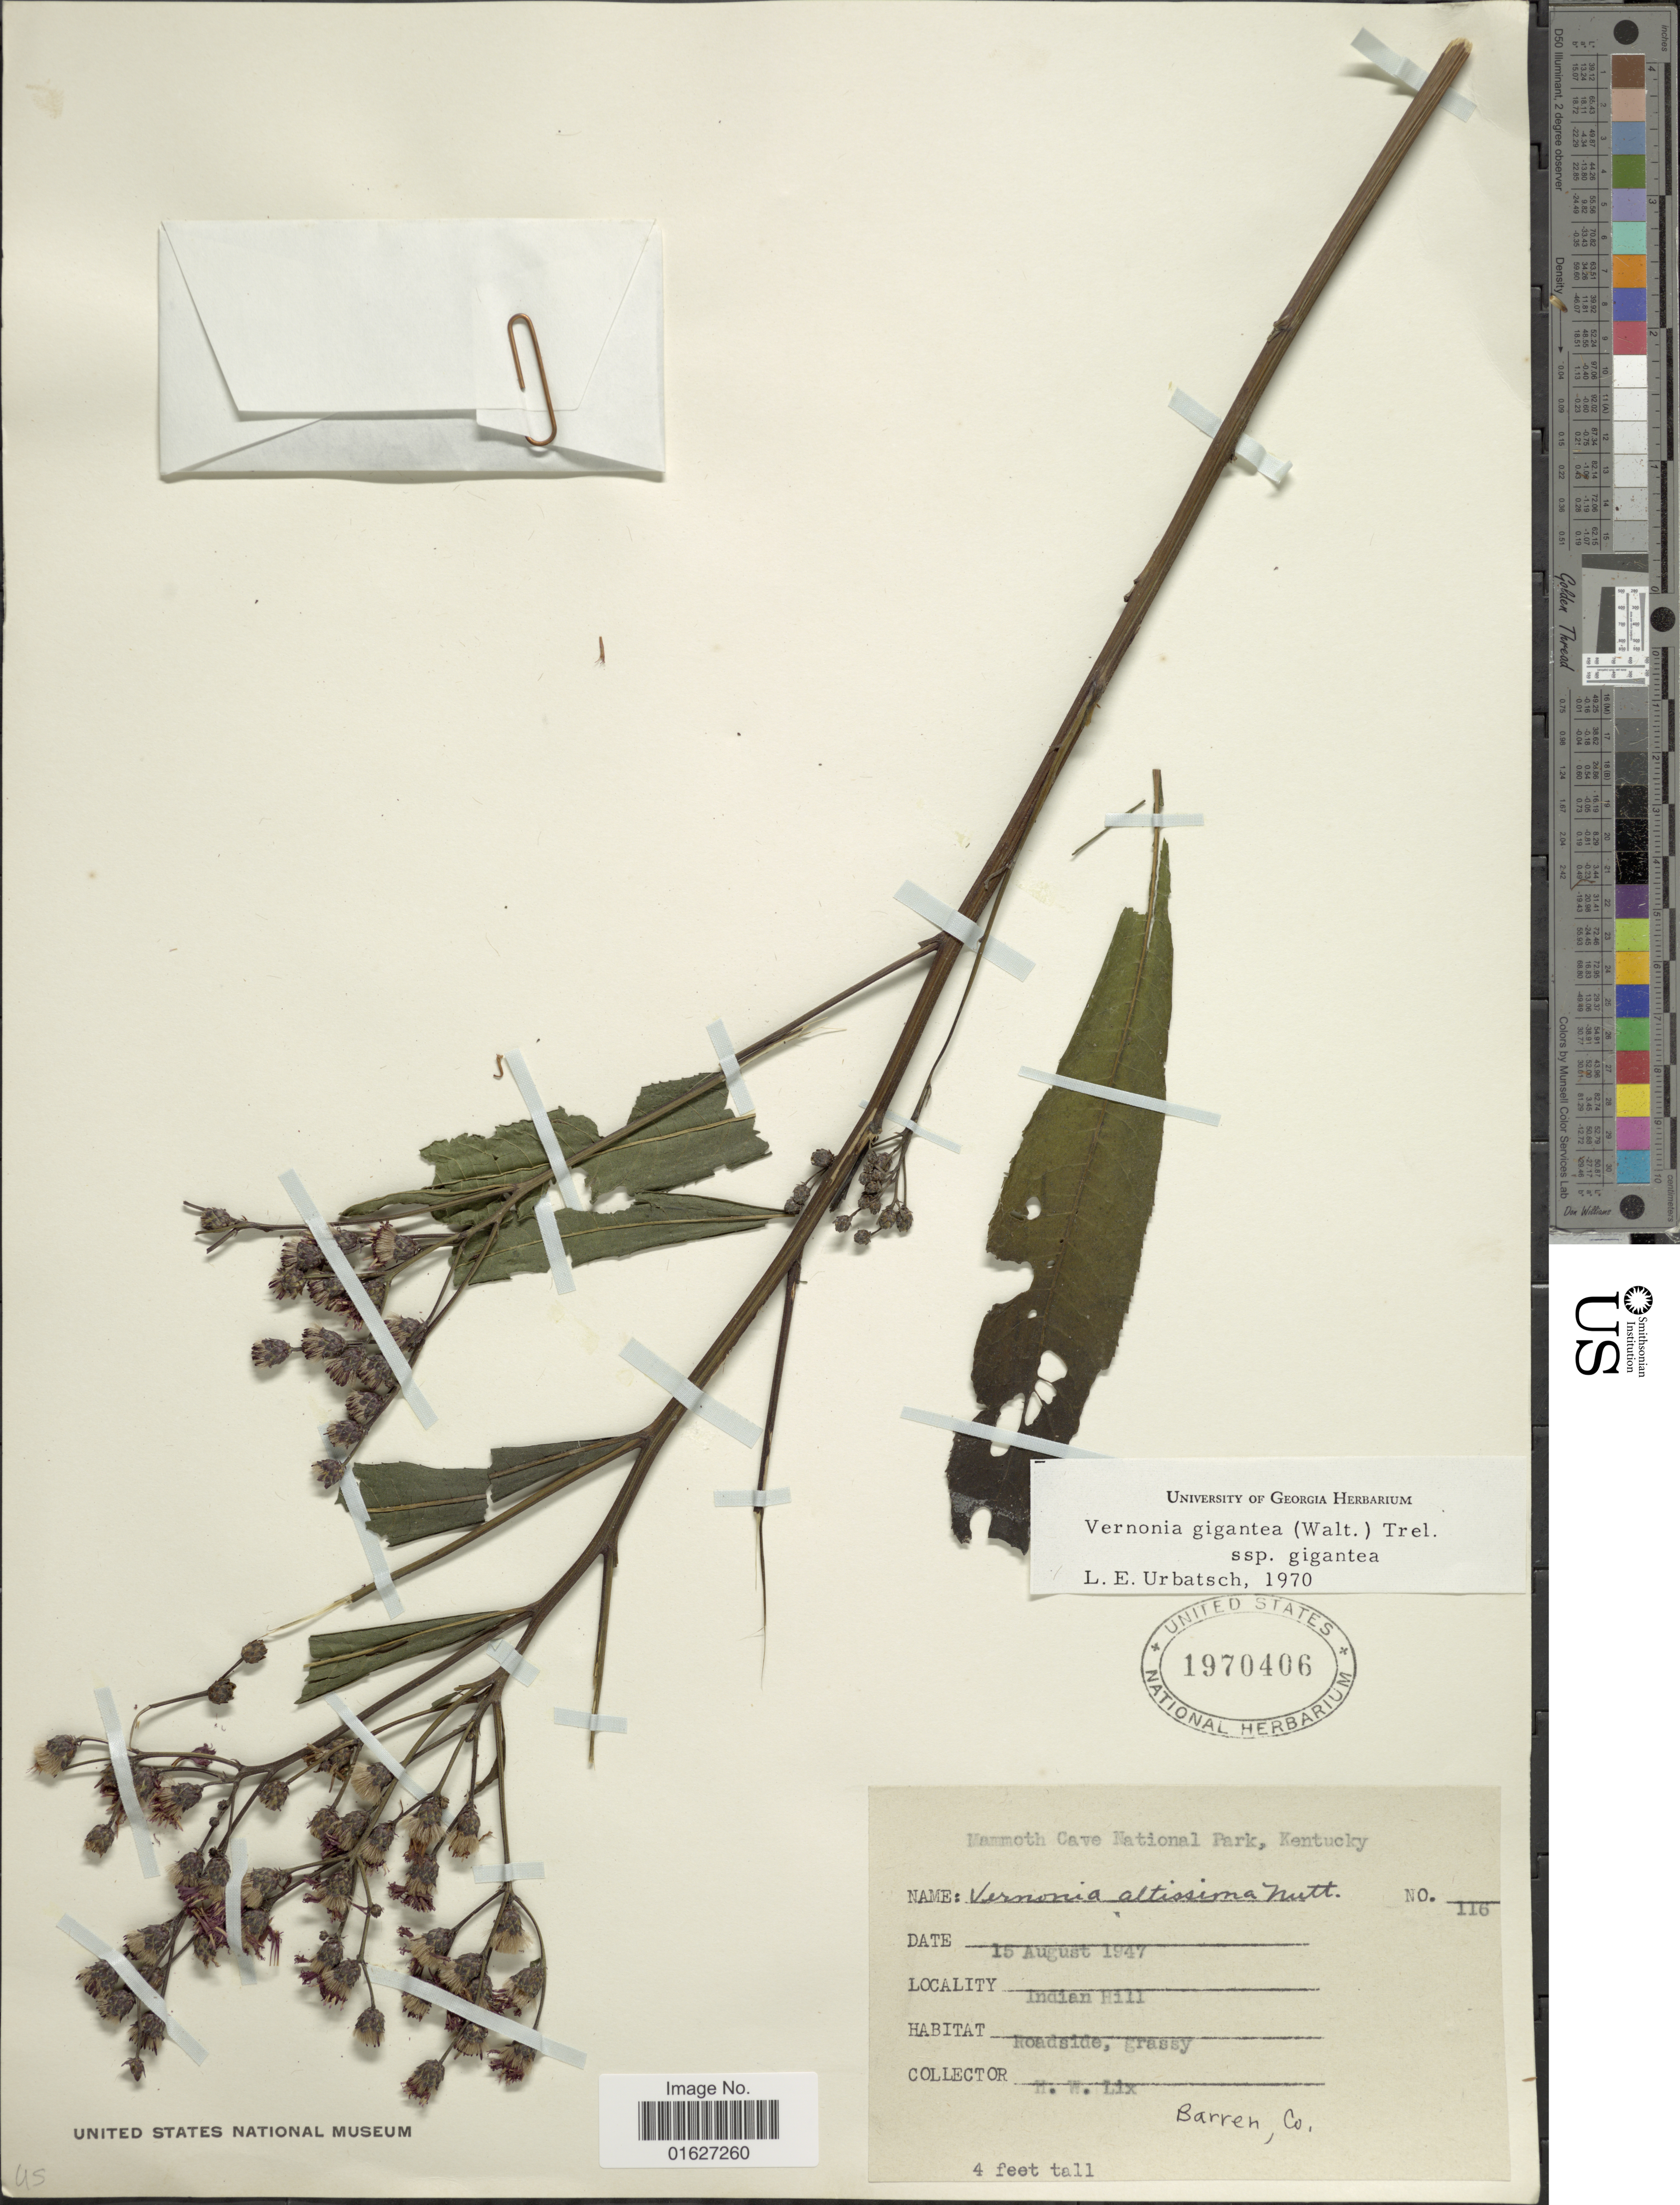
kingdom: Plantae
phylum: Tracheophyta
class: Magnoliopsida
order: Asterales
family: Asteraceae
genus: Vernonia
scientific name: Vernonia gigantea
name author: (Walter) Trel.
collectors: H. W. Lix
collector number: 116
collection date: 1947-08-15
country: United States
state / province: Kentucky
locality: Kentucky. Indian Hill. Roadside, grassy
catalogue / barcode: US 1970406